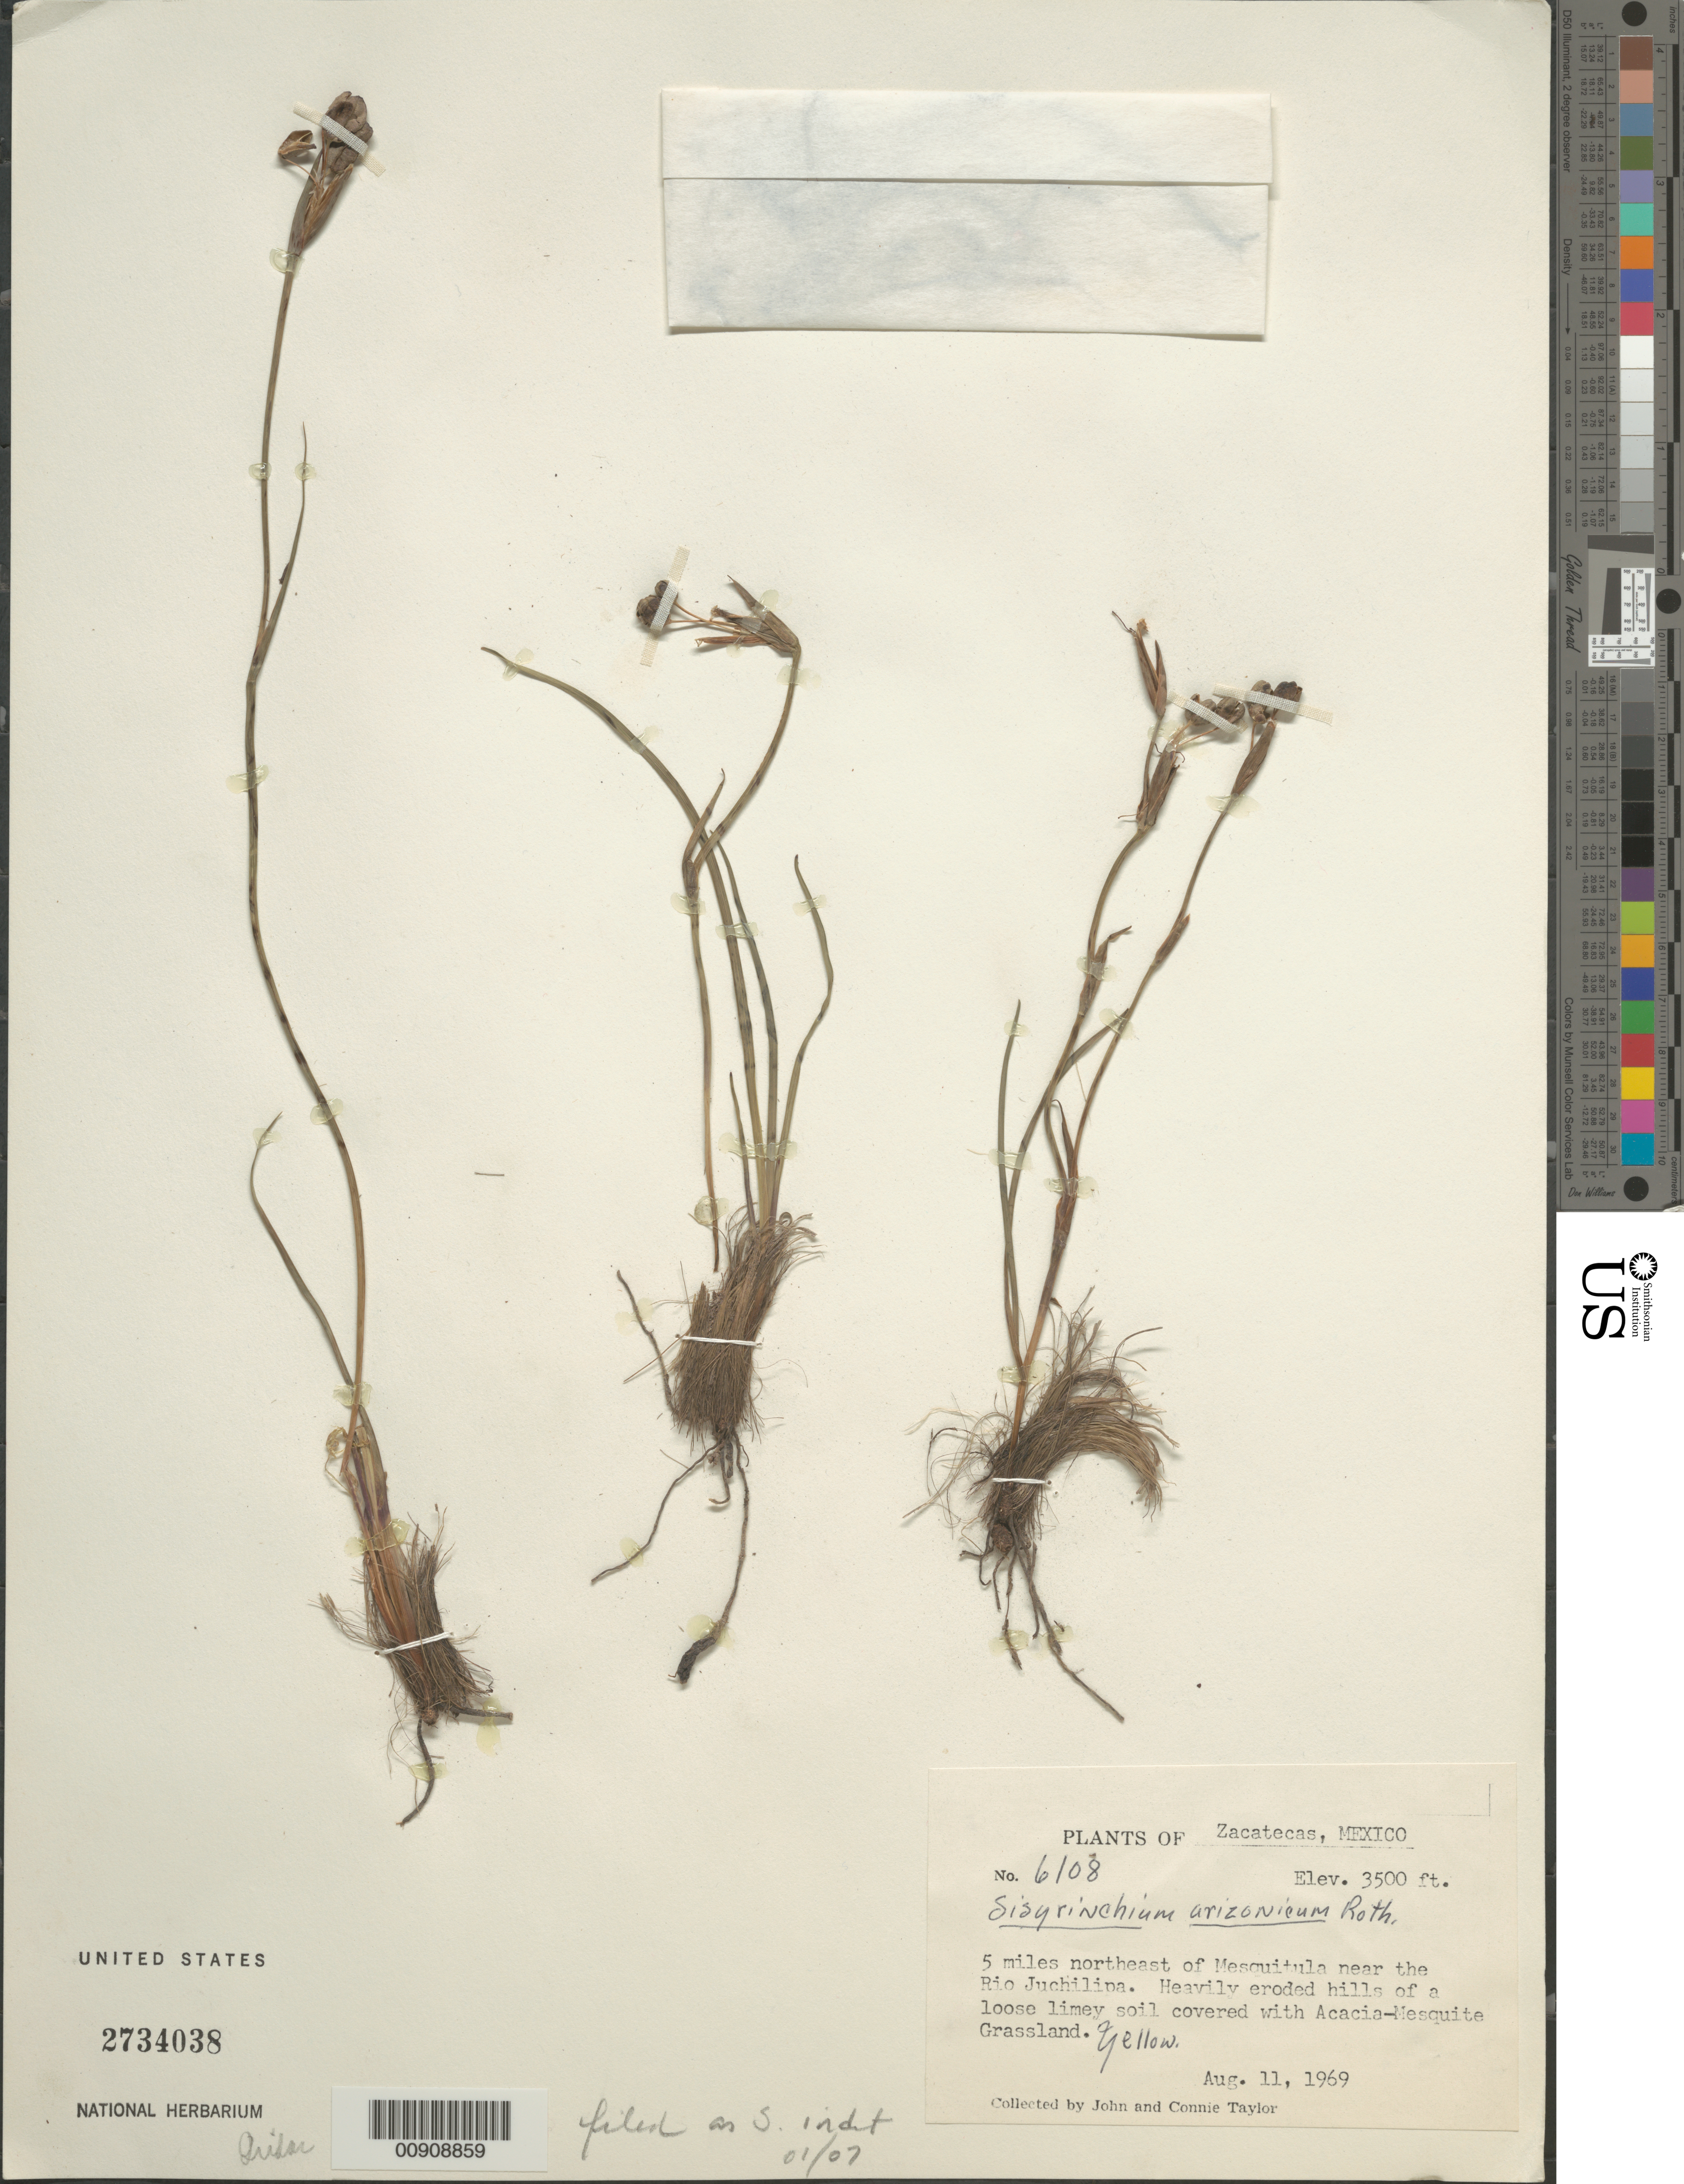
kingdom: Plantae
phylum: Tracheophyta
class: Liliopsida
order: Asparagales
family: Iridaceae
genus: Sisyrinchium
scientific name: Sisyrinchium sp.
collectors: J. Taylor & C. Taylor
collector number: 6108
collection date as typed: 11 Aug 1969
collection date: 1969-08-11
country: Mexico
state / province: Zacatecas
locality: Zacatecas: 5 miles northeast of Mesquitula near the Río Juchilipa.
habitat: Heavily eroded hills of a loose limey soil covered with Acacia-Mesquite Grassland.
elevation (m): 1067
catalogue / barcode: US 2734038